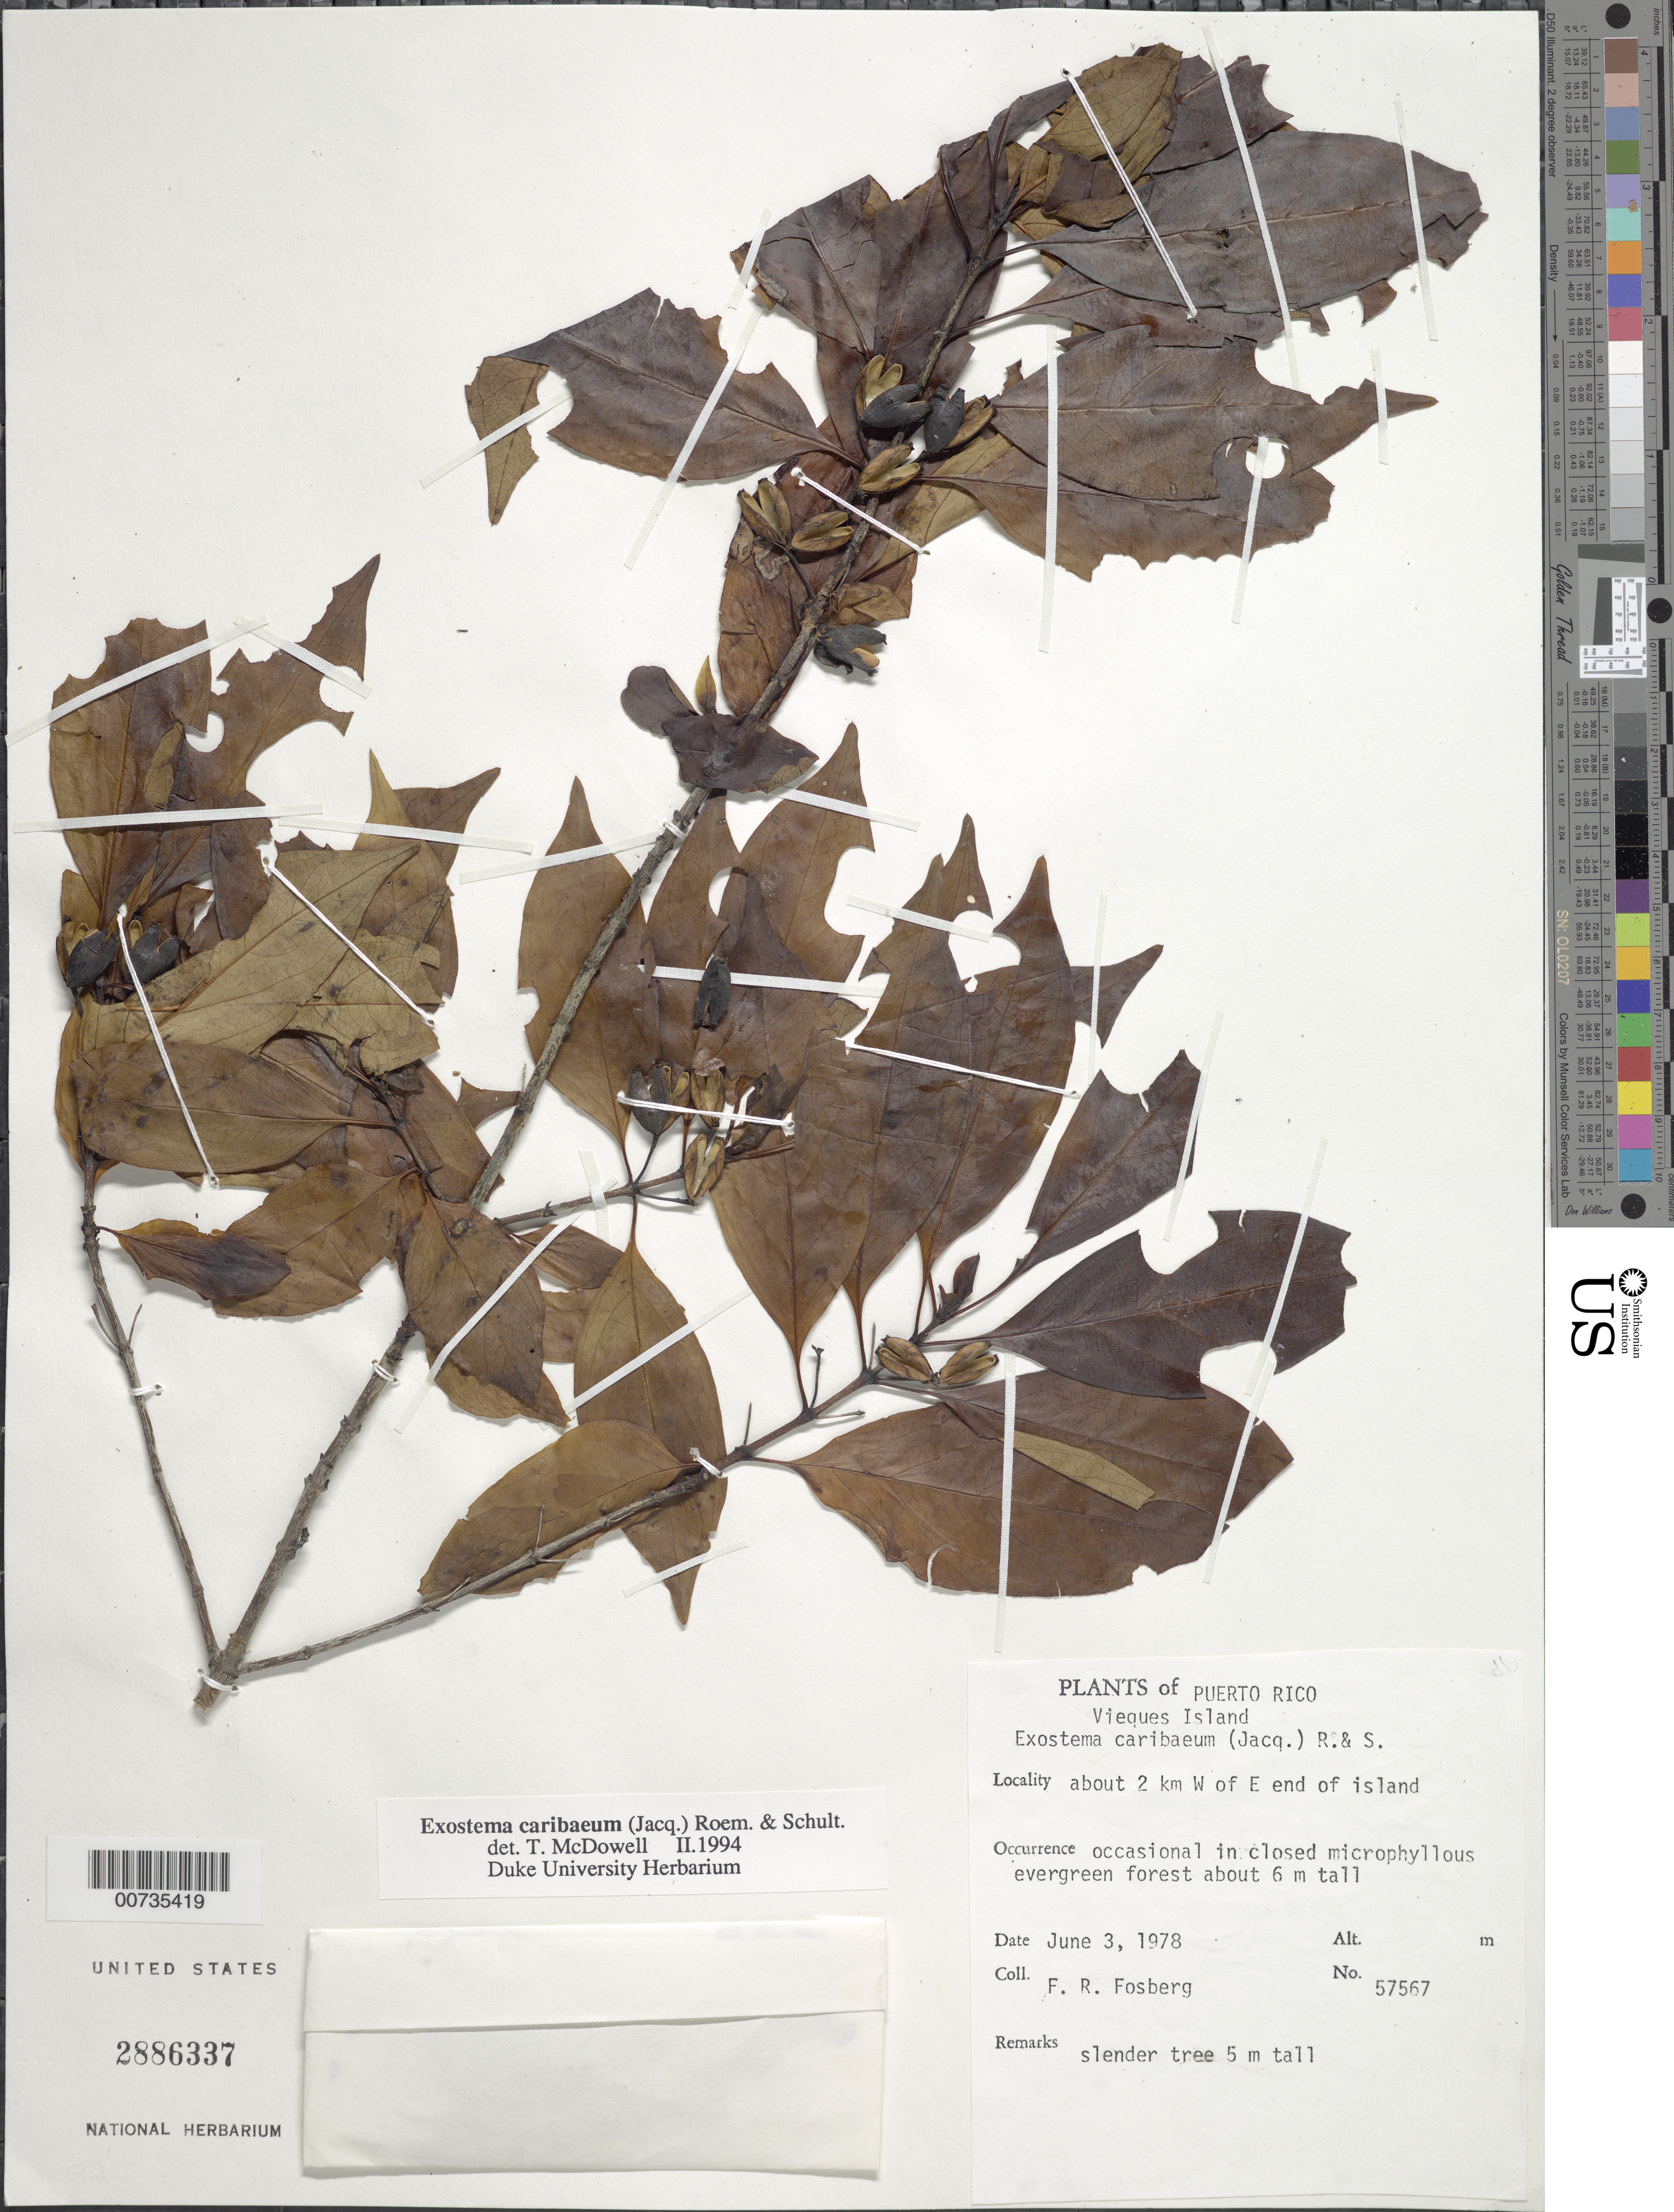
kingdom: Plantae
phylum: Tracheophyta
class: Magnoliopsida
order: Gentianales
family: Rubiaceae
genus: Exostema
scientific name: Exostema caribaeum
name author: (Jacq.) Roem. & Schult.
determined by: McDowell, T.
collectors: F. R. Fosberg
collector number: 57567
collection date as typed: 03 Jun 1978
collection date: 1978-06-03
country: Puerto Rico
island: Vieques Island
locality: About 2 km W of E end of island.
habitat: Closed microphyllous evergreen forest about 6 m tall.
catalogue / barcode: US 2886337